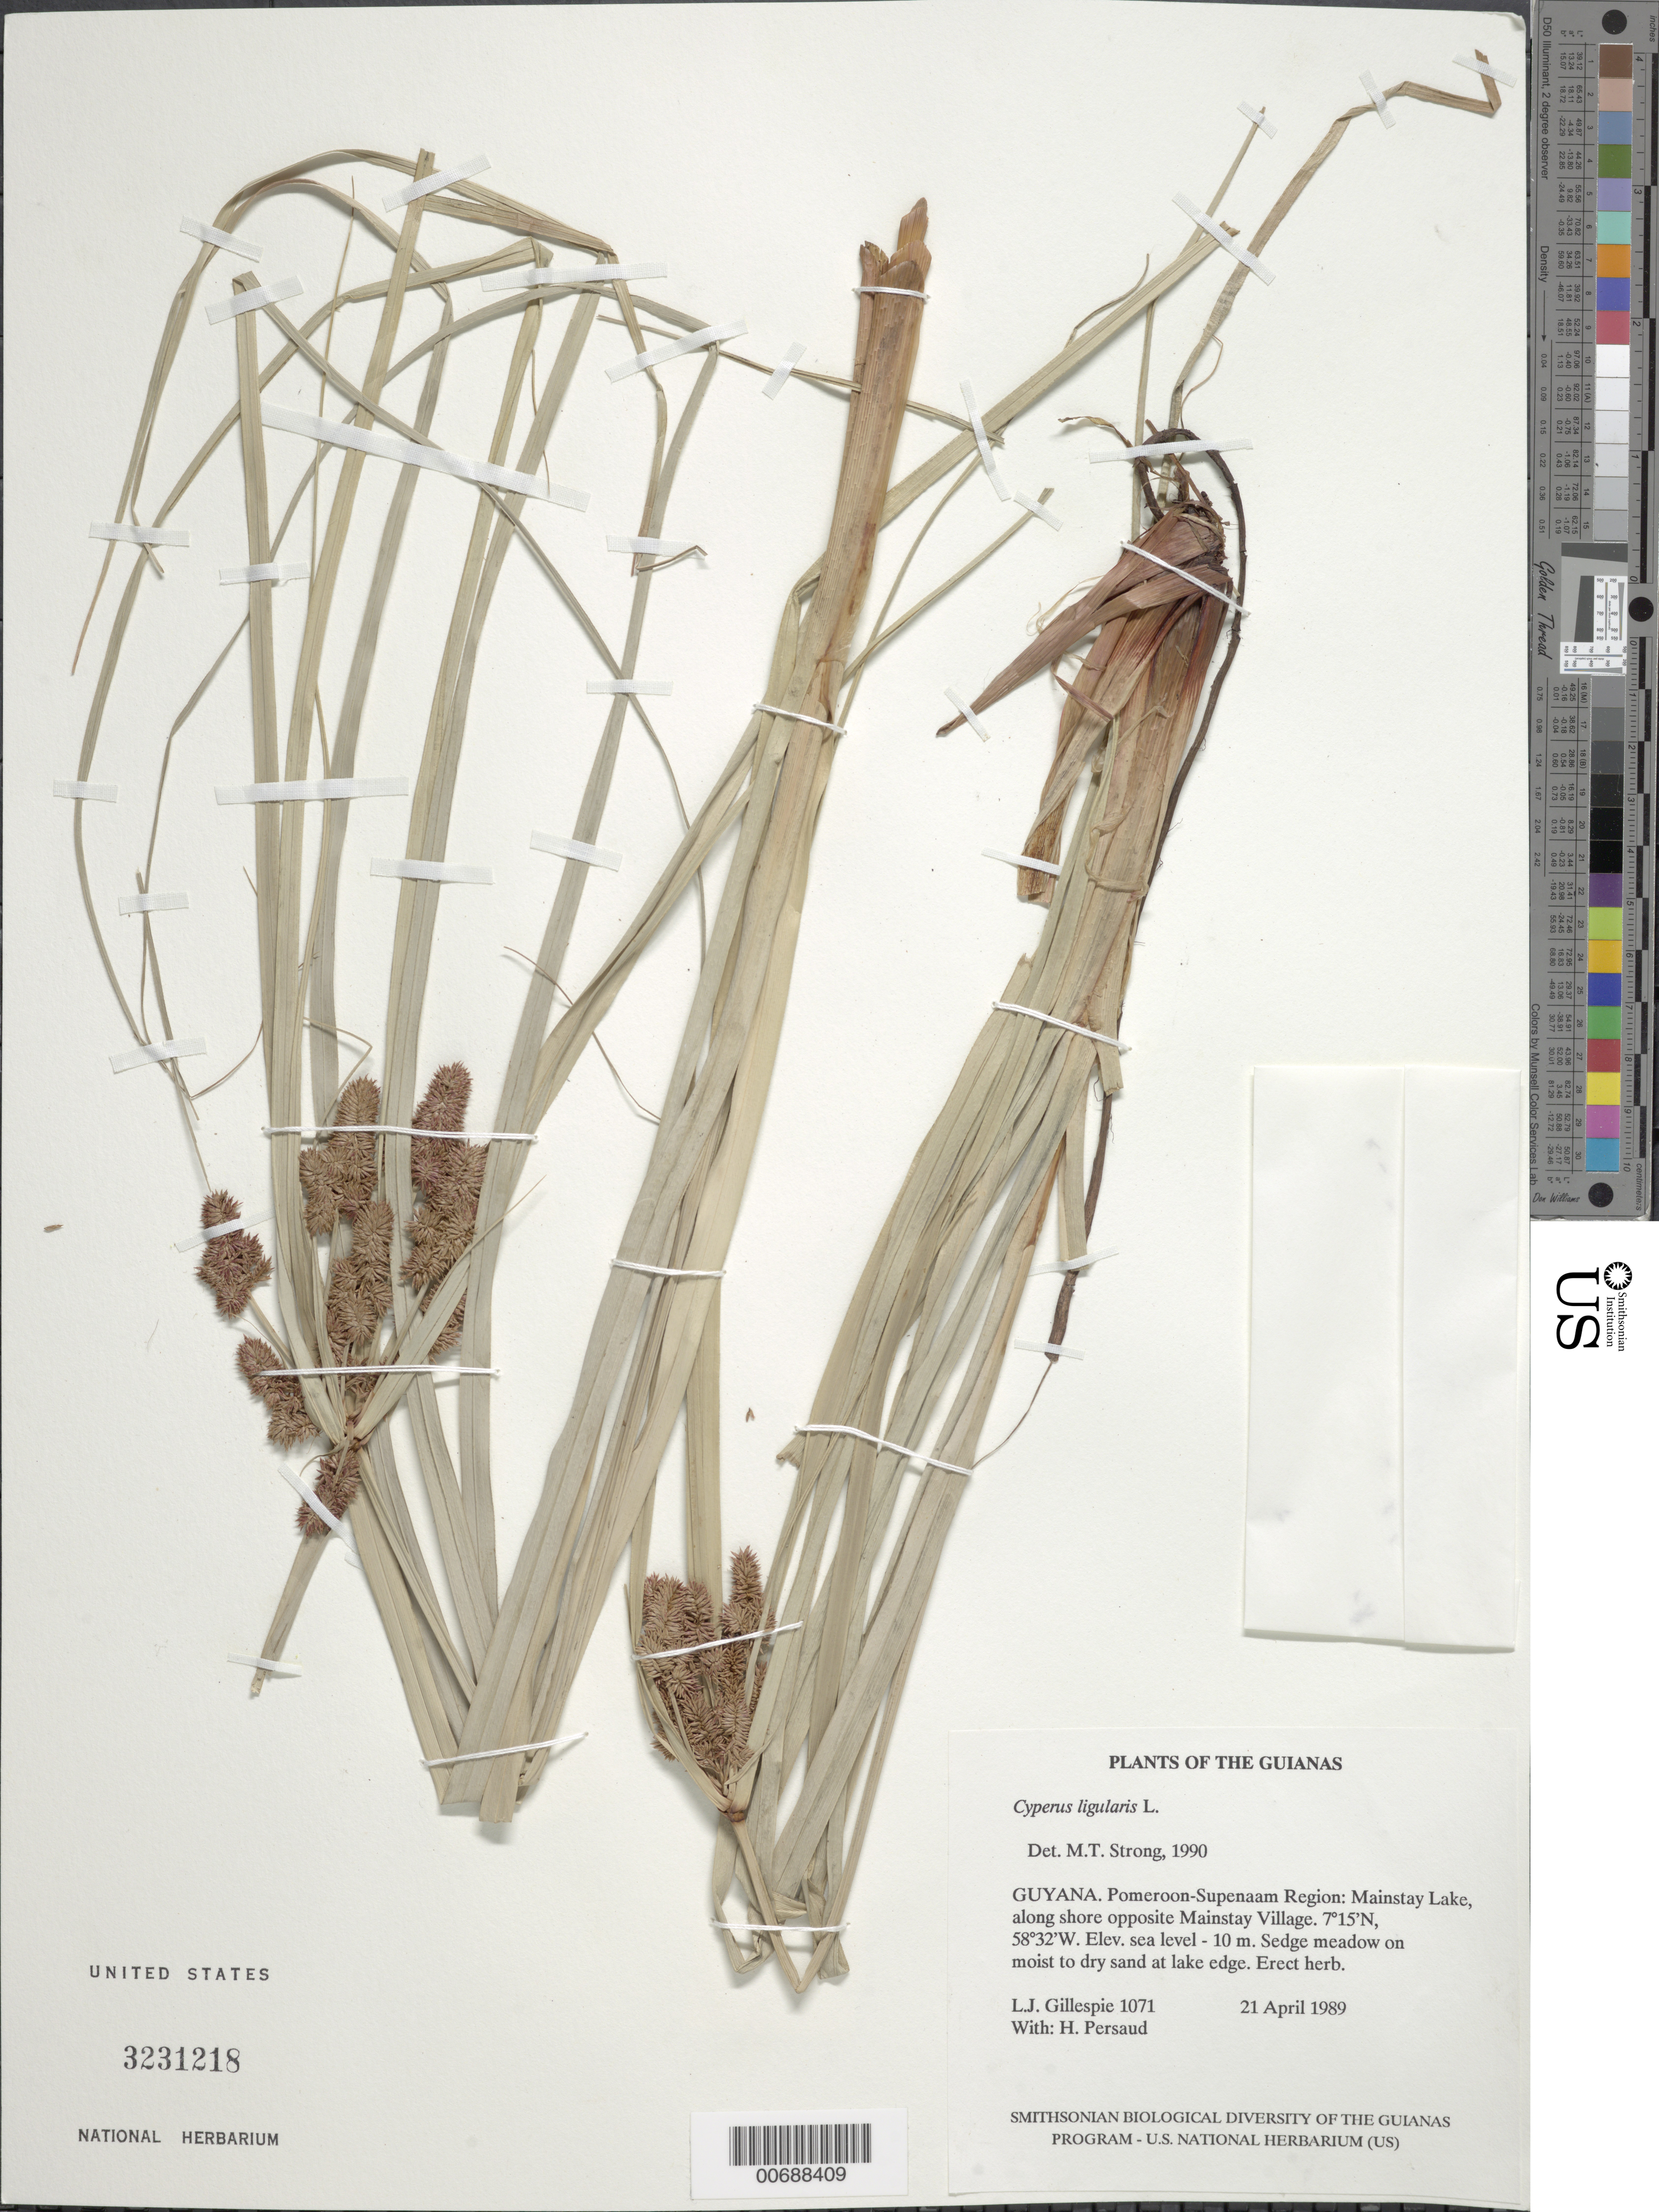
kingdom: Plantae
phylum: Tracheophyta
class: Liliopsida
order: Poales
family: Cyperaceae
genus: Cyperus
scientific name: Cyperus ligularis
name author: L.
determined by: Strong, M. T., (US), Smithsonian Institution - National Museum of Natural History (UNITED STATES)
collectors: L. J. Gillespie & H. Persaud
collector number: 1071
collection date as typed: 21 April 1989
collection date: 1989-04-21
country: Guyana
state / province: Pomeroon-Supenaam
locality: Mainstay Lake, along shore opposite Mainstay Village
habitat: Sedge meadow on moist to dry sand at lake edge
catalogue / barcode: US 3231218